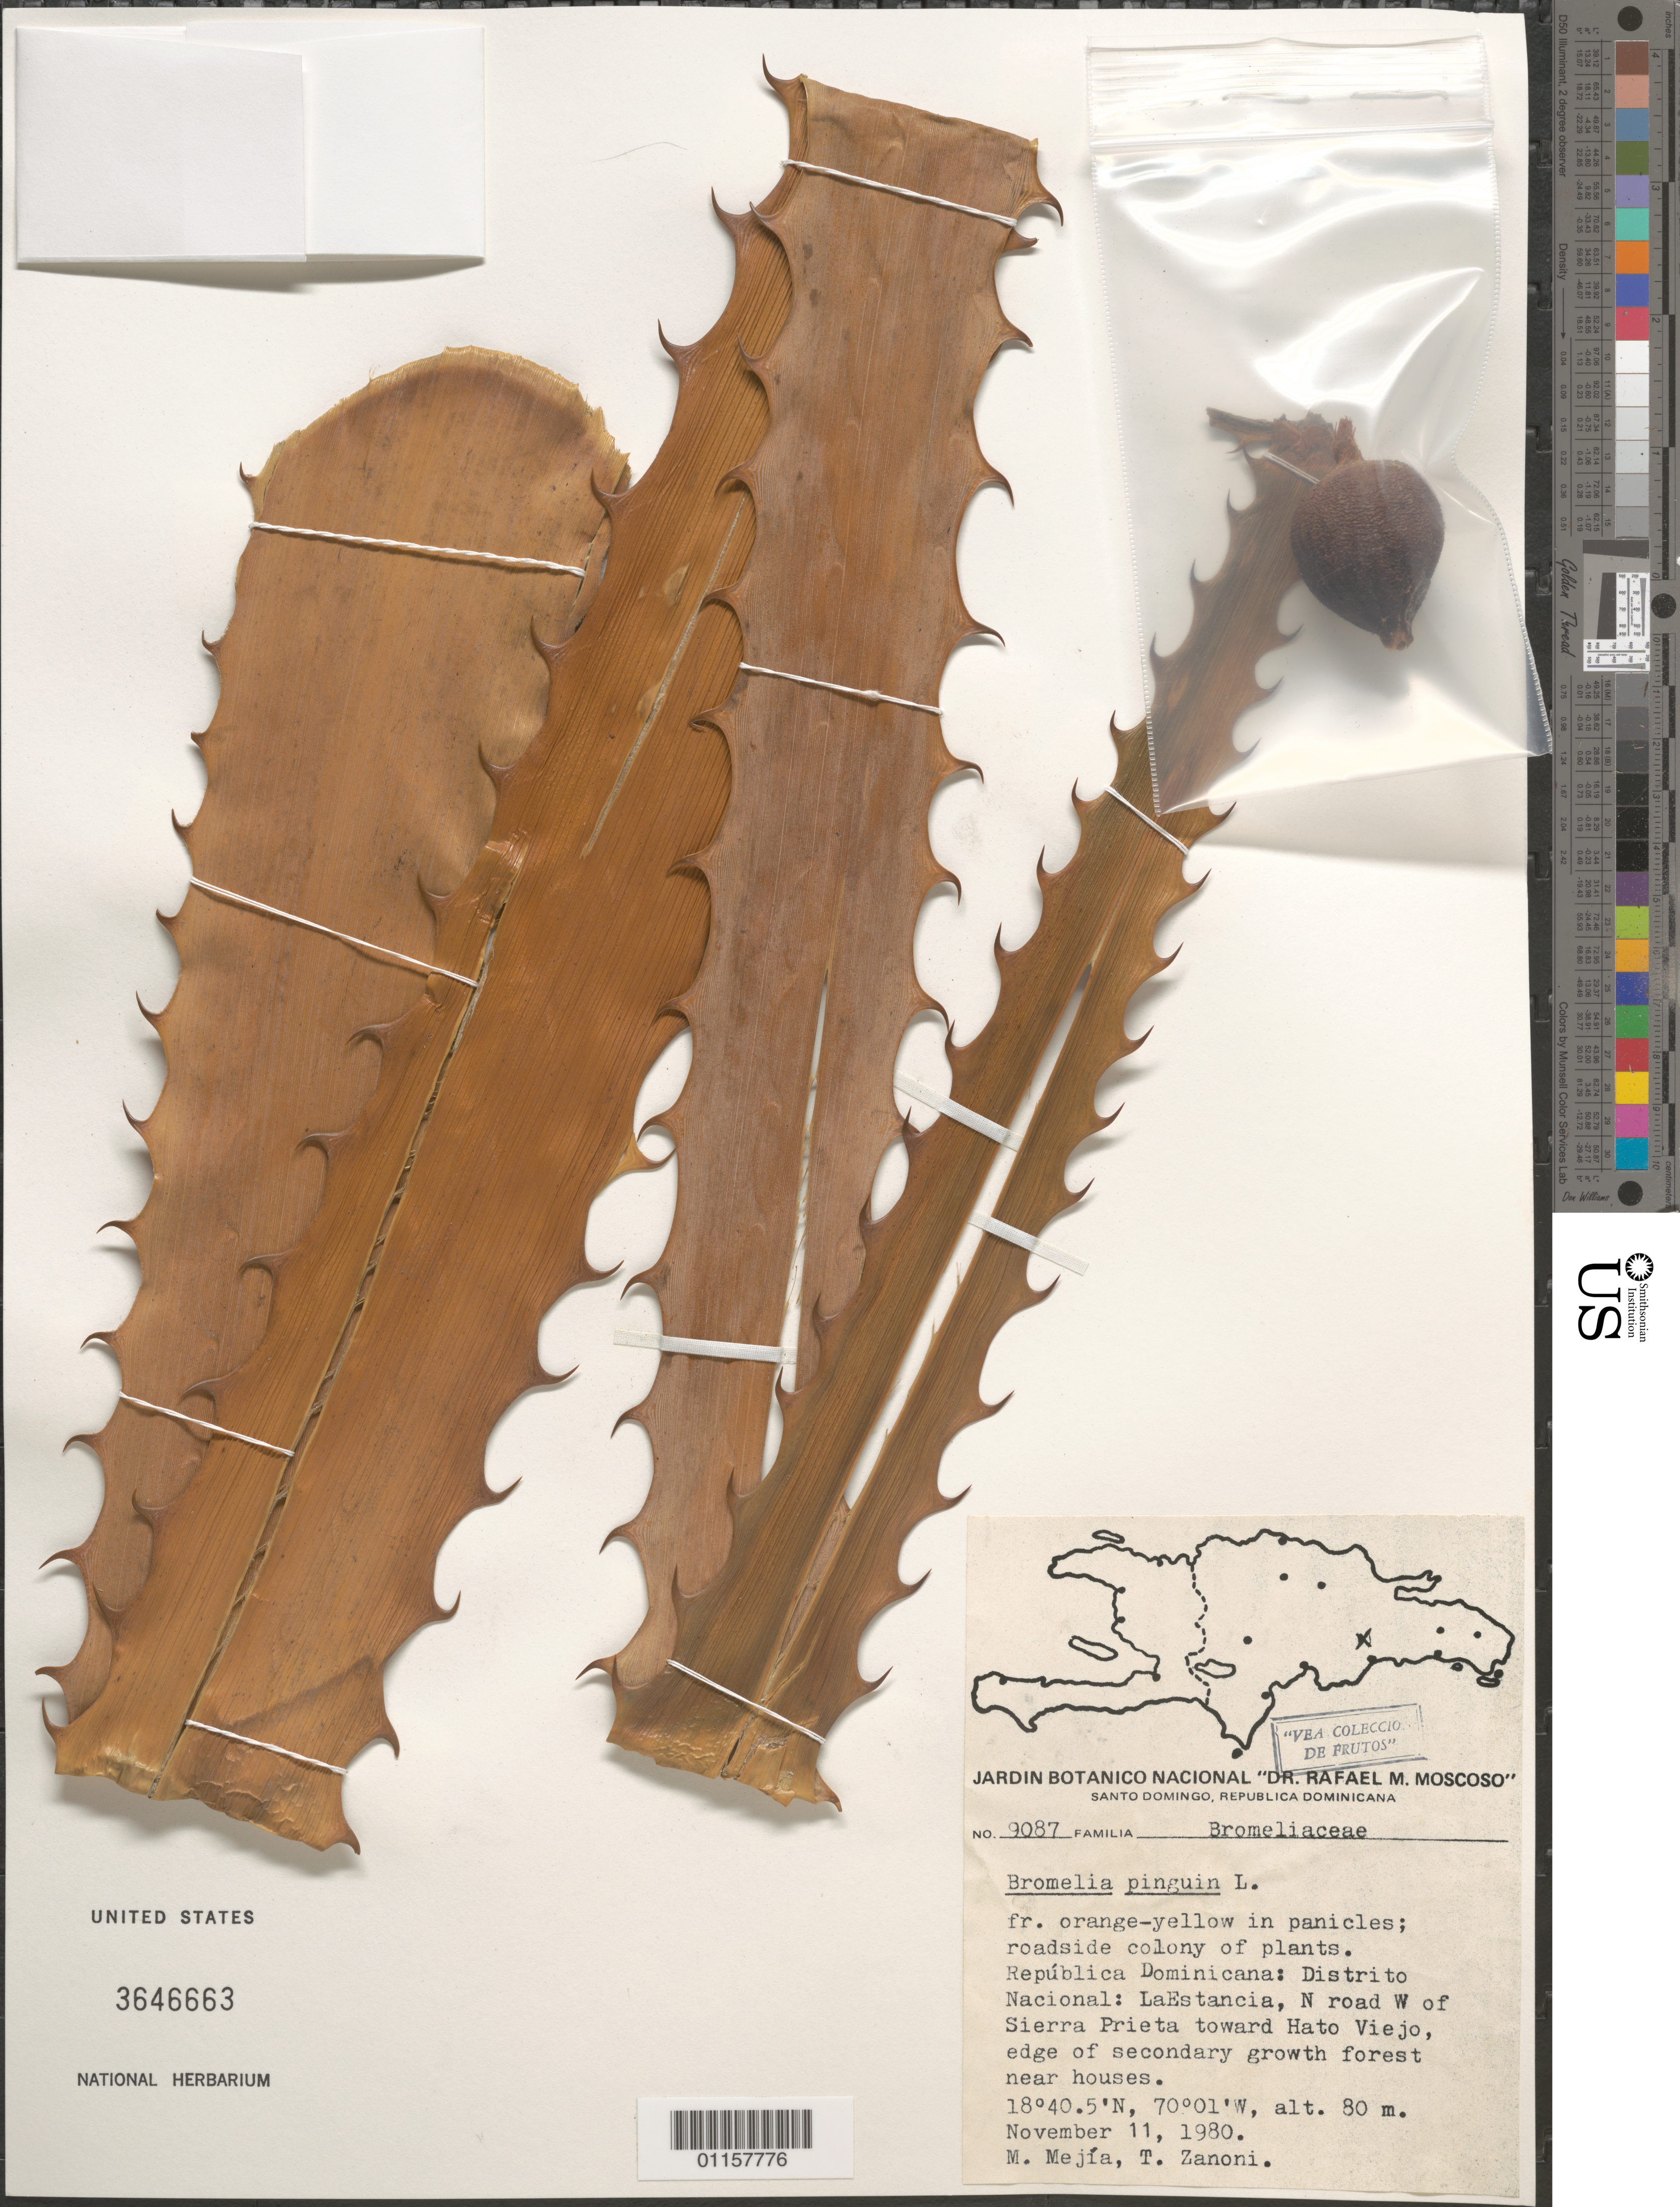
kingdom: Plantae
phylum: Tracheophyta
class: Liliopsida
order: Poales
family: Bromeliaceae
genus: Bromelia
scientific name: Bromelia pinguin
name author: L.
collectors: M. Mejia & T. A. Zanoni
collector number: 9087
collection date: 1980-11-11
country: Dominican Republic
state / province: Distrito Nacional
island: Hispaniola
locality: La Estancia, N road W of Sierra Prieta toward Hato Viejo.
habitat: Edge of secondary growth forest near houses. Roadside colony of plants.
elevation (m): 80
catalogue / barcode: US 3646663